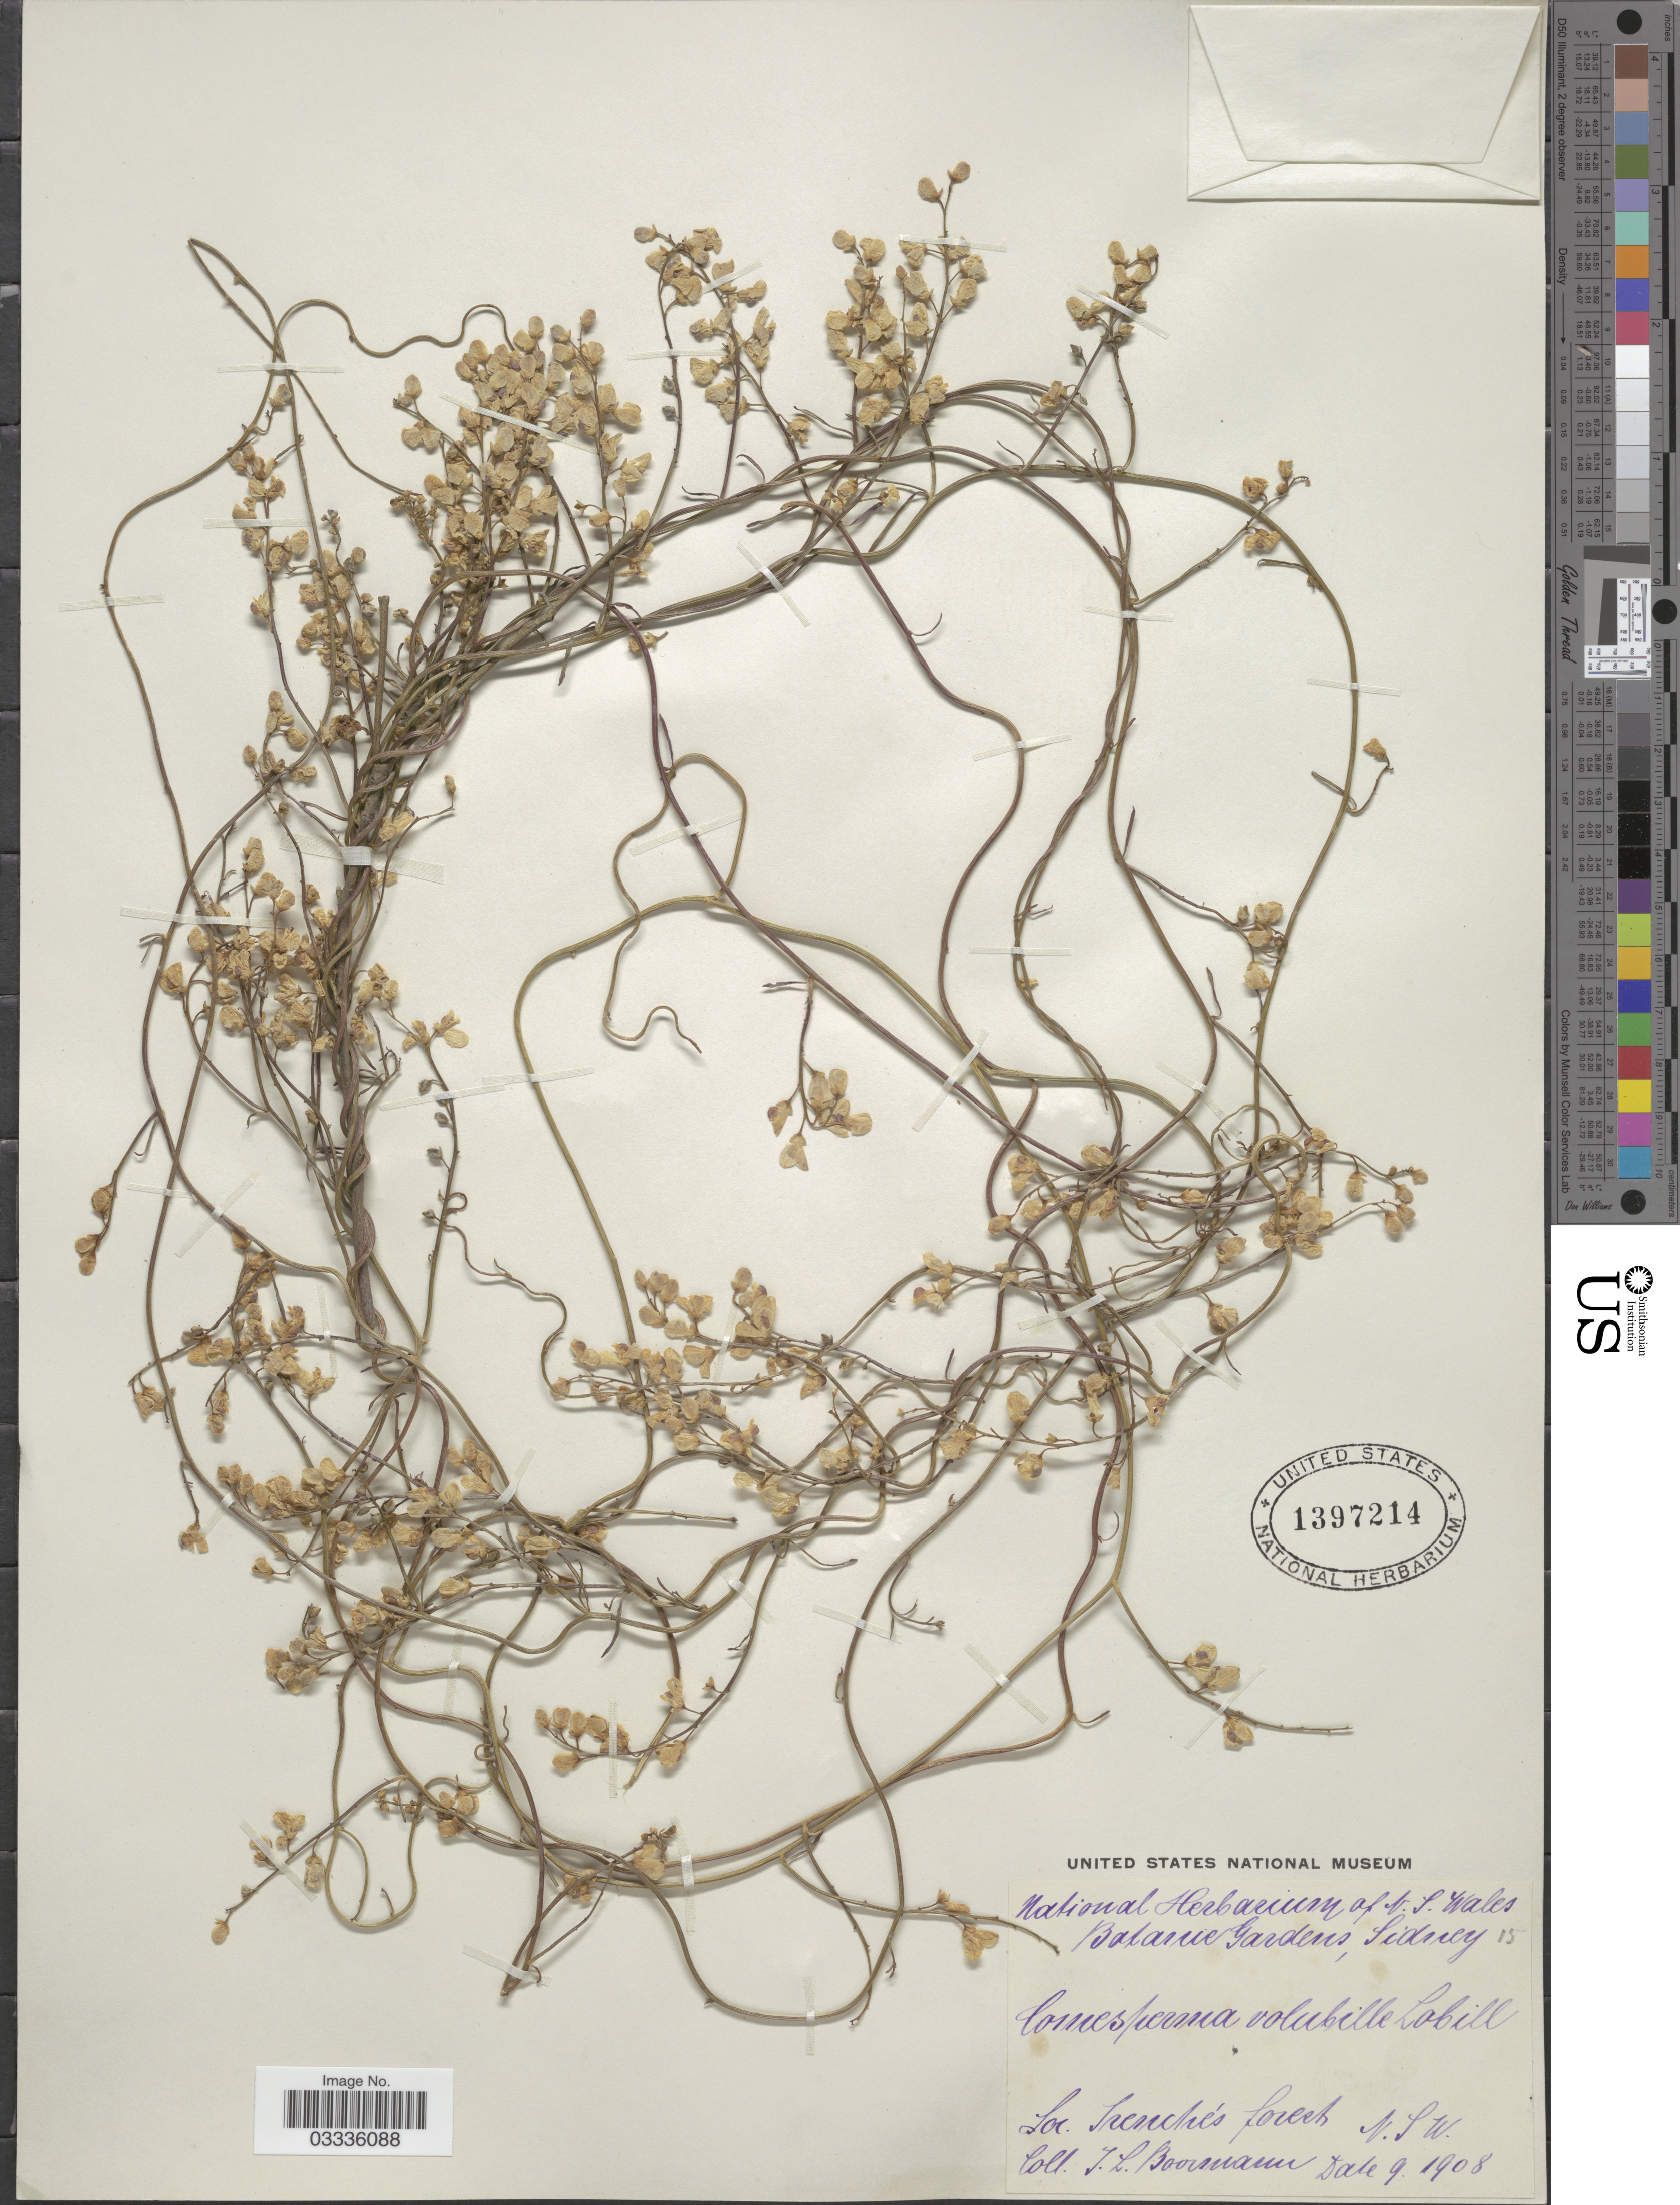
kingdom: Plantae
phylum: Tracheophyta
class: Magnoliopsida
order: Fabales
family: Polygalaceae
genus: Comesperma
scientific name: Comesperma volubile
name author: Labill.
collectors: J. Boorman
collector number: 15?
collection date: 1908-09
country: Australia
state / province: New South Wales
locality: Frenche's forest.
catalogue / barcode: US 1397214